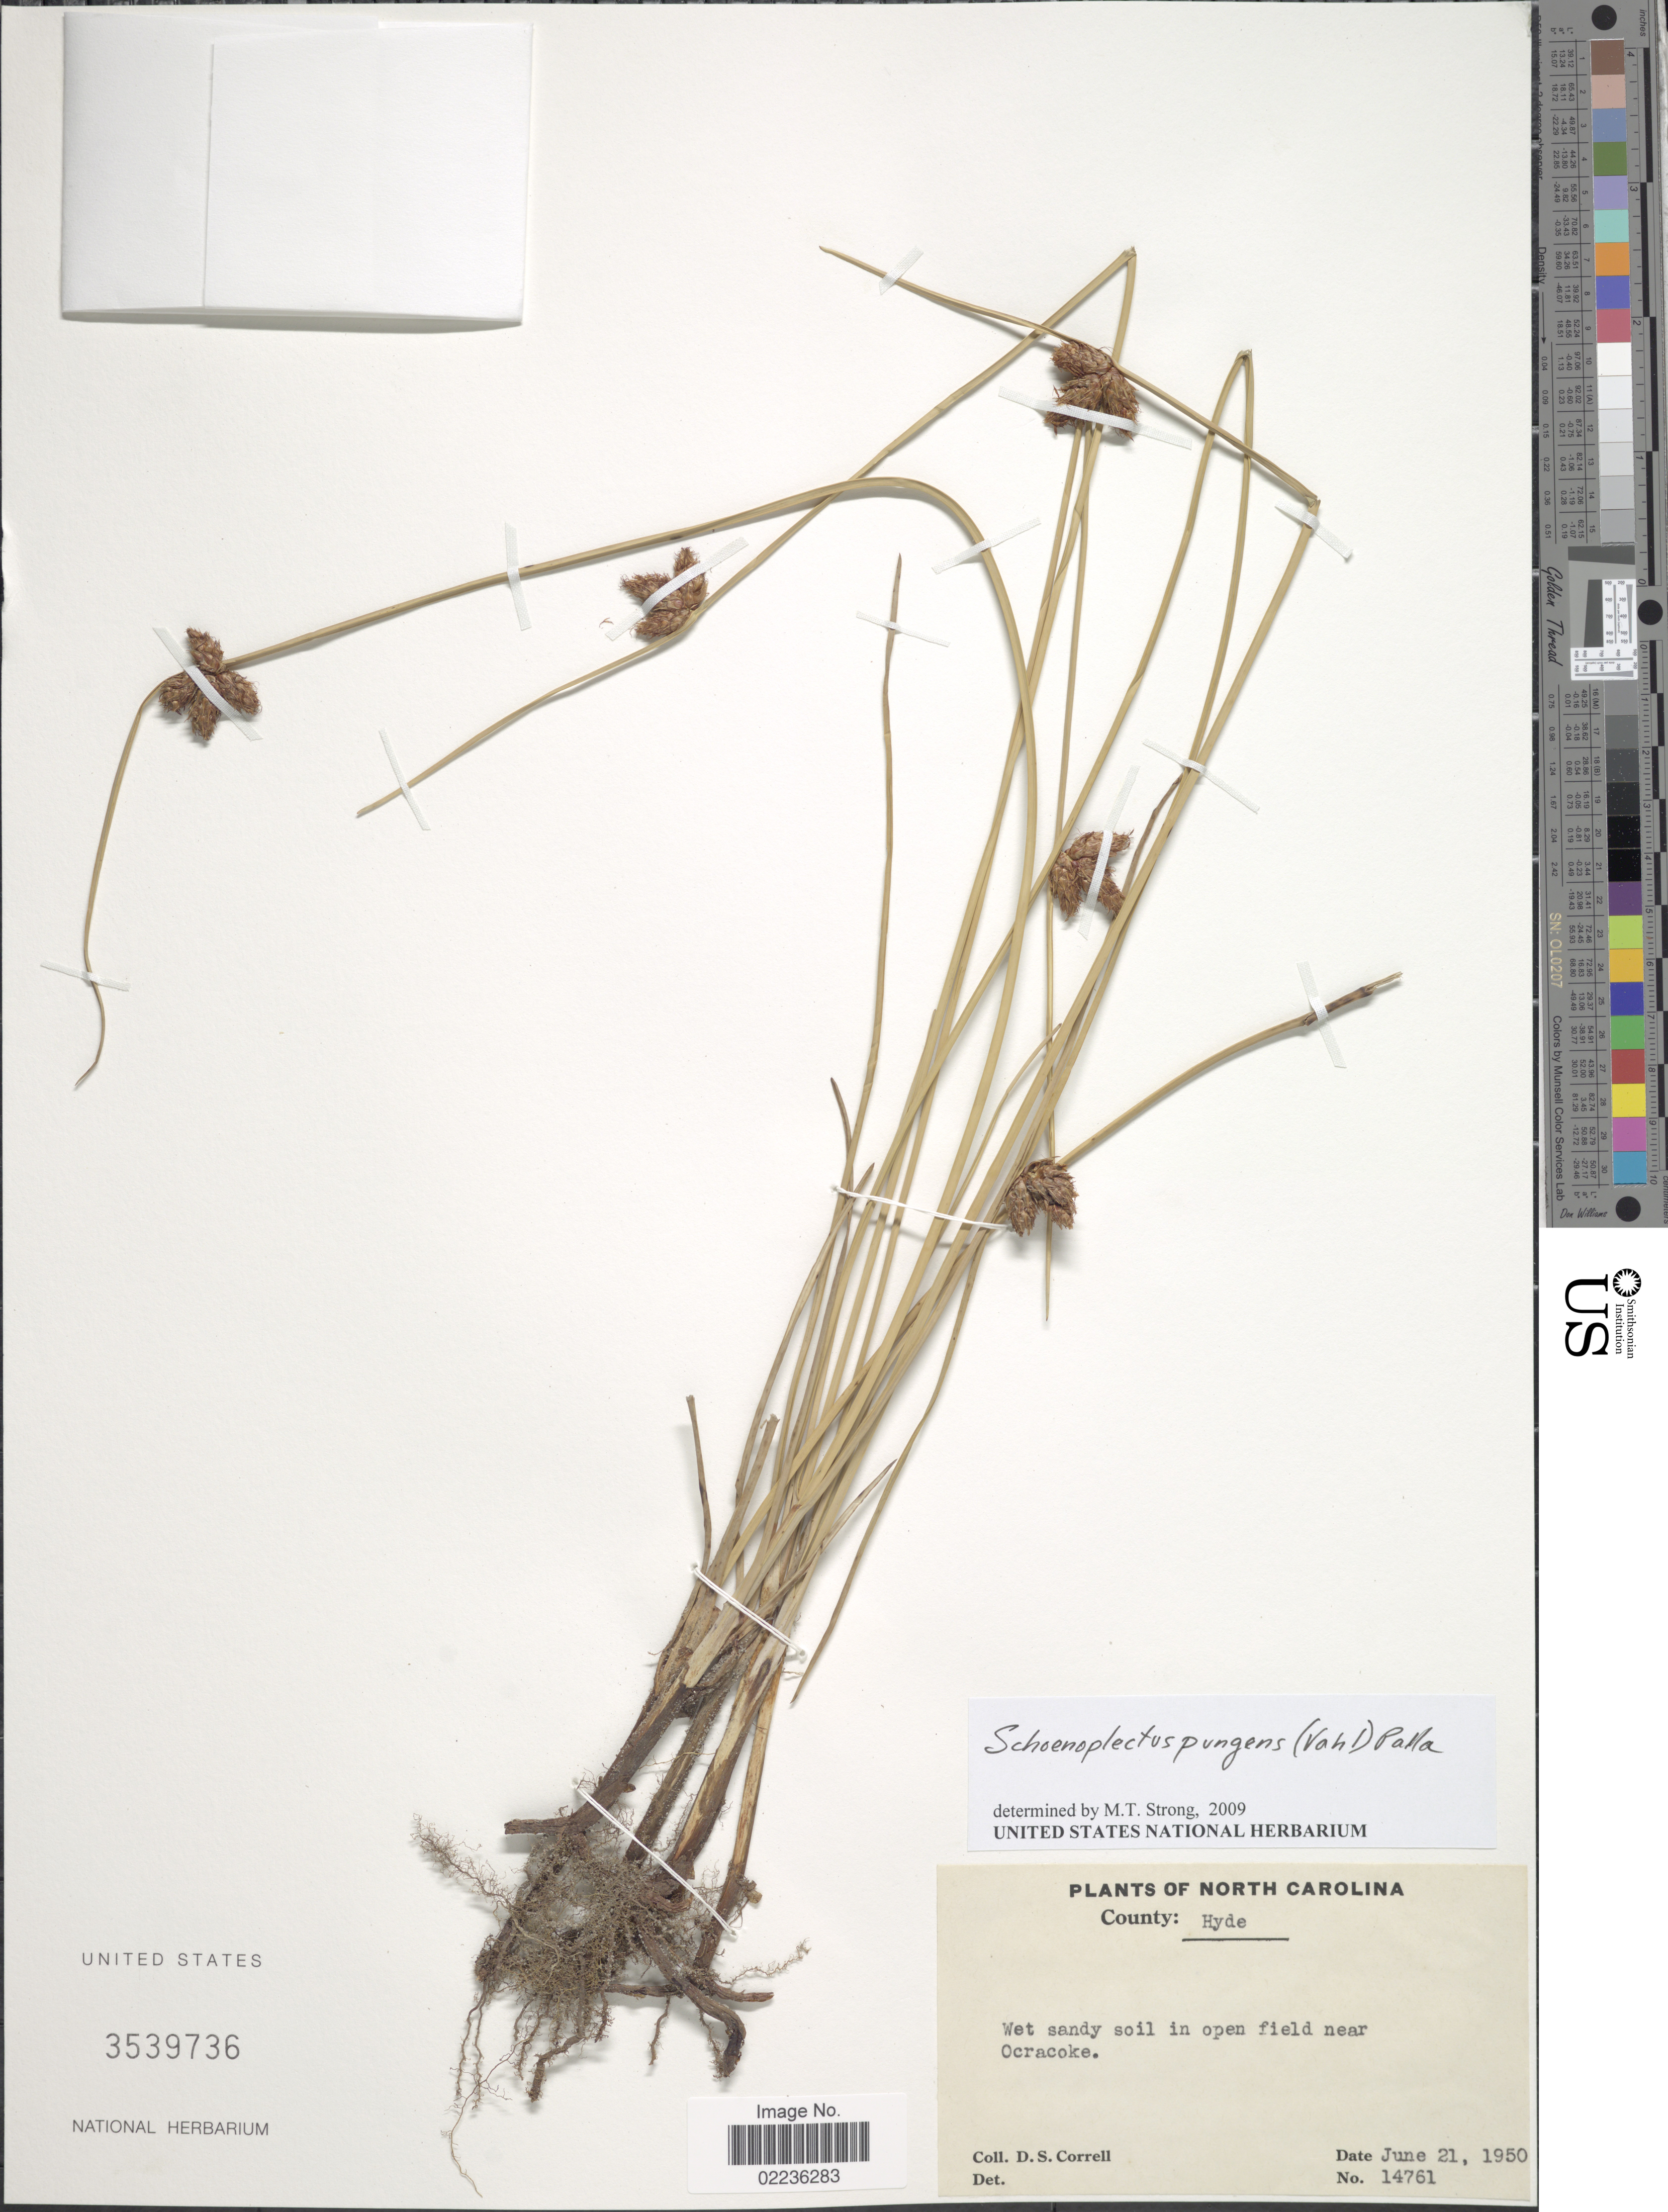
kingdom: Plantae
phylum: Tracheophyta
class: Liliopsida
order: Poales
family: Cyperaceae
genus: Schoenoplectus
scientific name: Schoenoplectus pungens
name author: (Vahl) Palla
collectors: D. S. Correll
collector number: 14761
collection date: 1950-06-21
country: United States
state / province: North Carolina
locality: County: Hyde. Wet sandy soil in open field near Ocracoke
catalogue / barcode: US 3539736